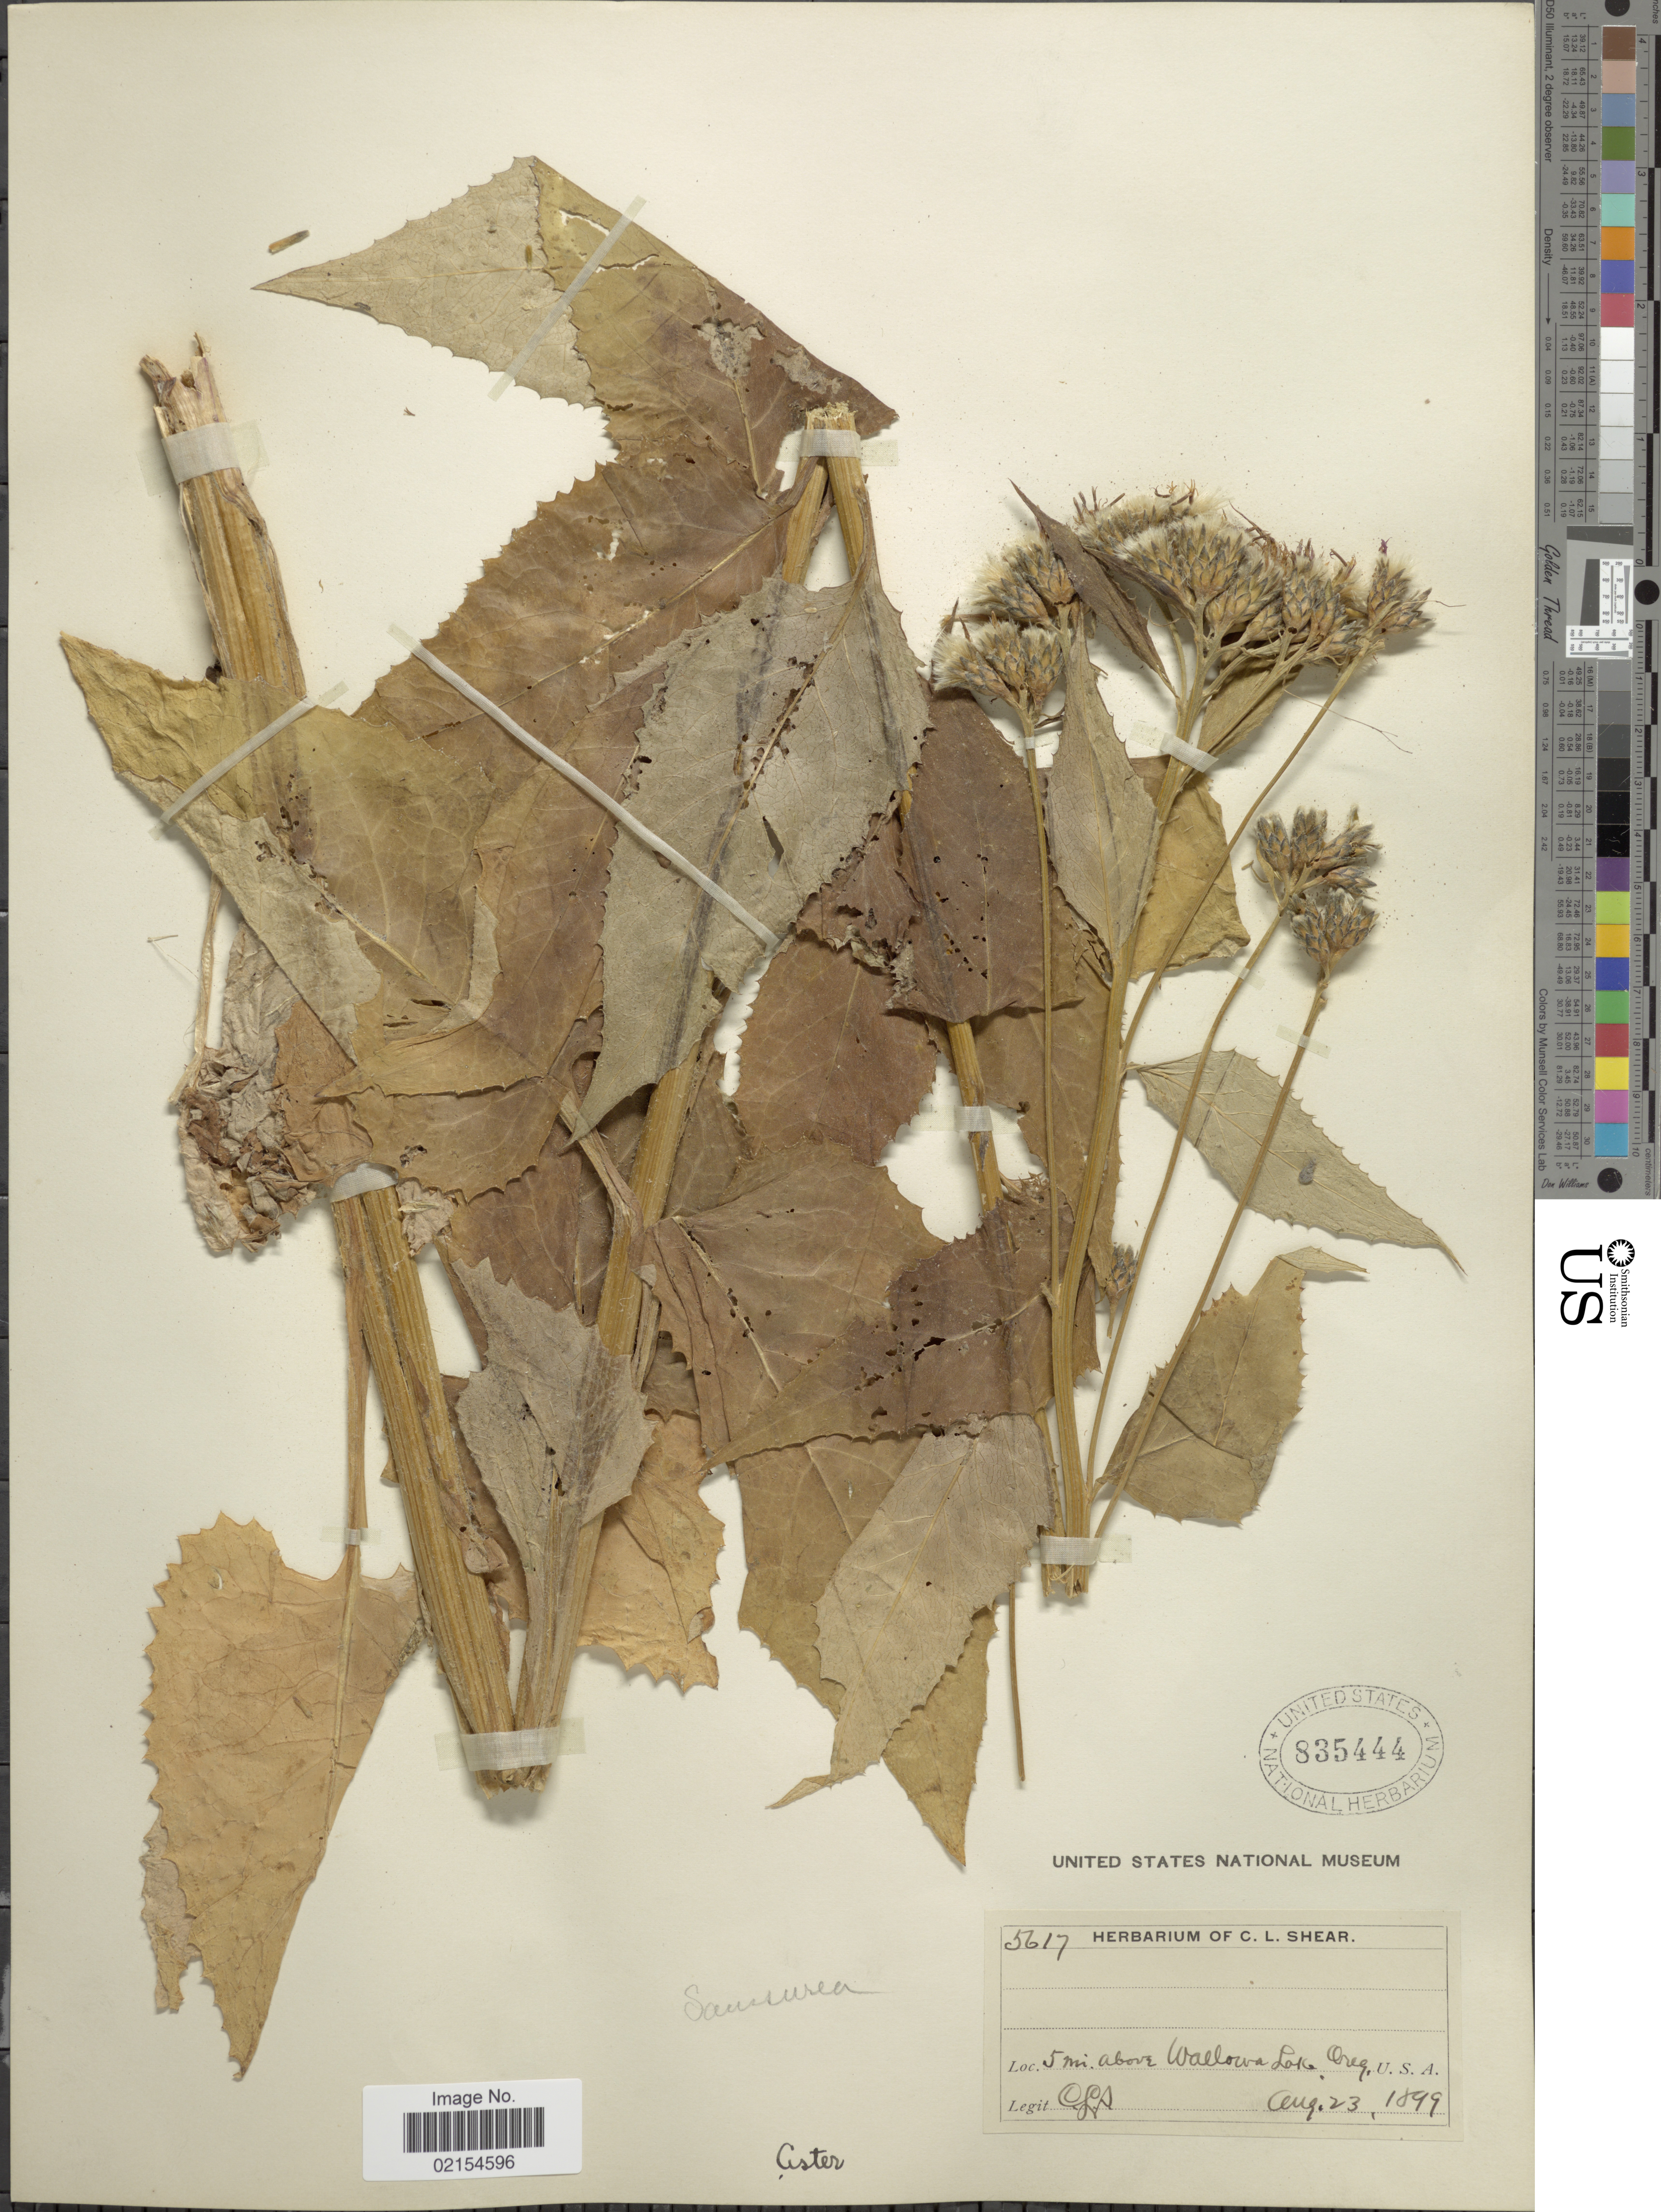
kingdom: Plantae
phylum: Tracheophyta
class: Magnoliopsida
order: Asterales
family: Asteraceae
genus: Saussurea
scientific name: Saussurea americana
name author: D.C. Eaton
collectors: C. L. Shear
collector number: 5617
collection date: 1899-08-23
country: United States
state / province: Oregon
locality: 5 mi above Wallowa Lake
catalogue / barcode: US 835444